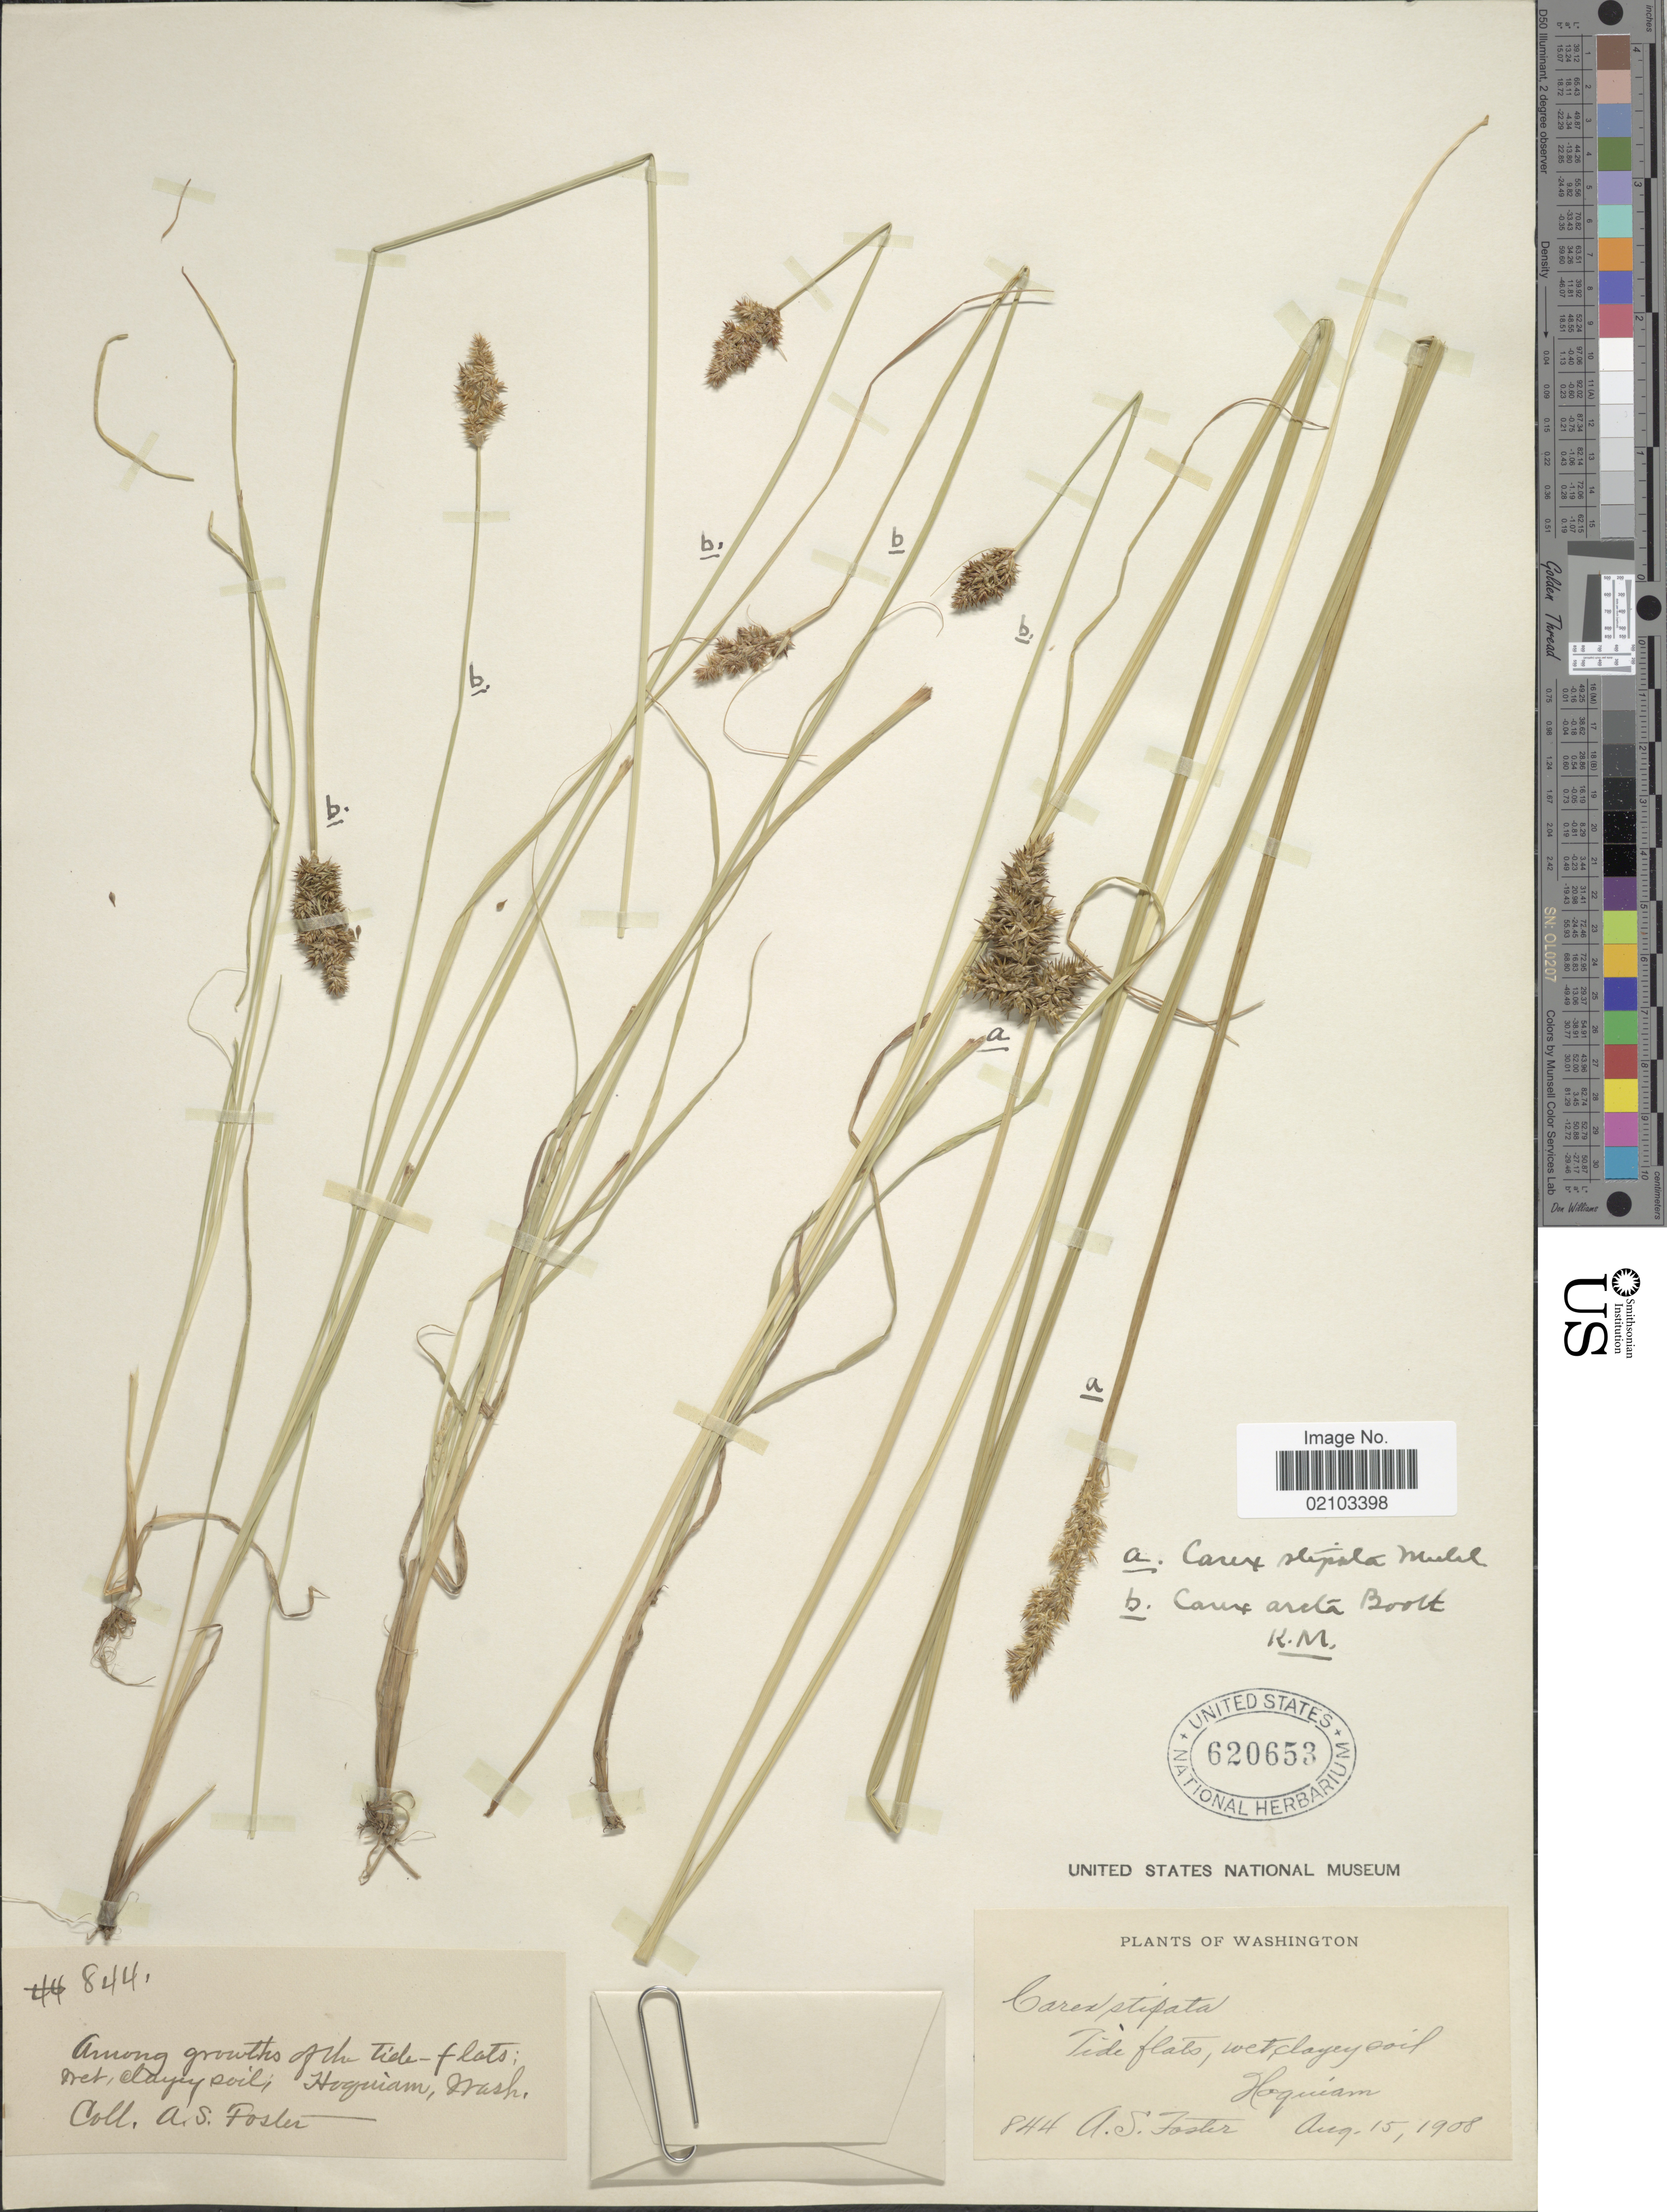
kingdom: Plantae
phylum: Tracheophyta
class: Liliopsida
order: Poales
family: Cyperaceae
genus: Carex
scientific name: Carex arcta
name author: Boott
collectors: A. S. Foster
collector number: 844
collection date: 1908-08-15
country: United States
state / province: Washington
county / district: Grays Harbor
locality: Among growths of the tide flats, wet, claying soil. Hoquiam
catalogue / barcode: US 620653